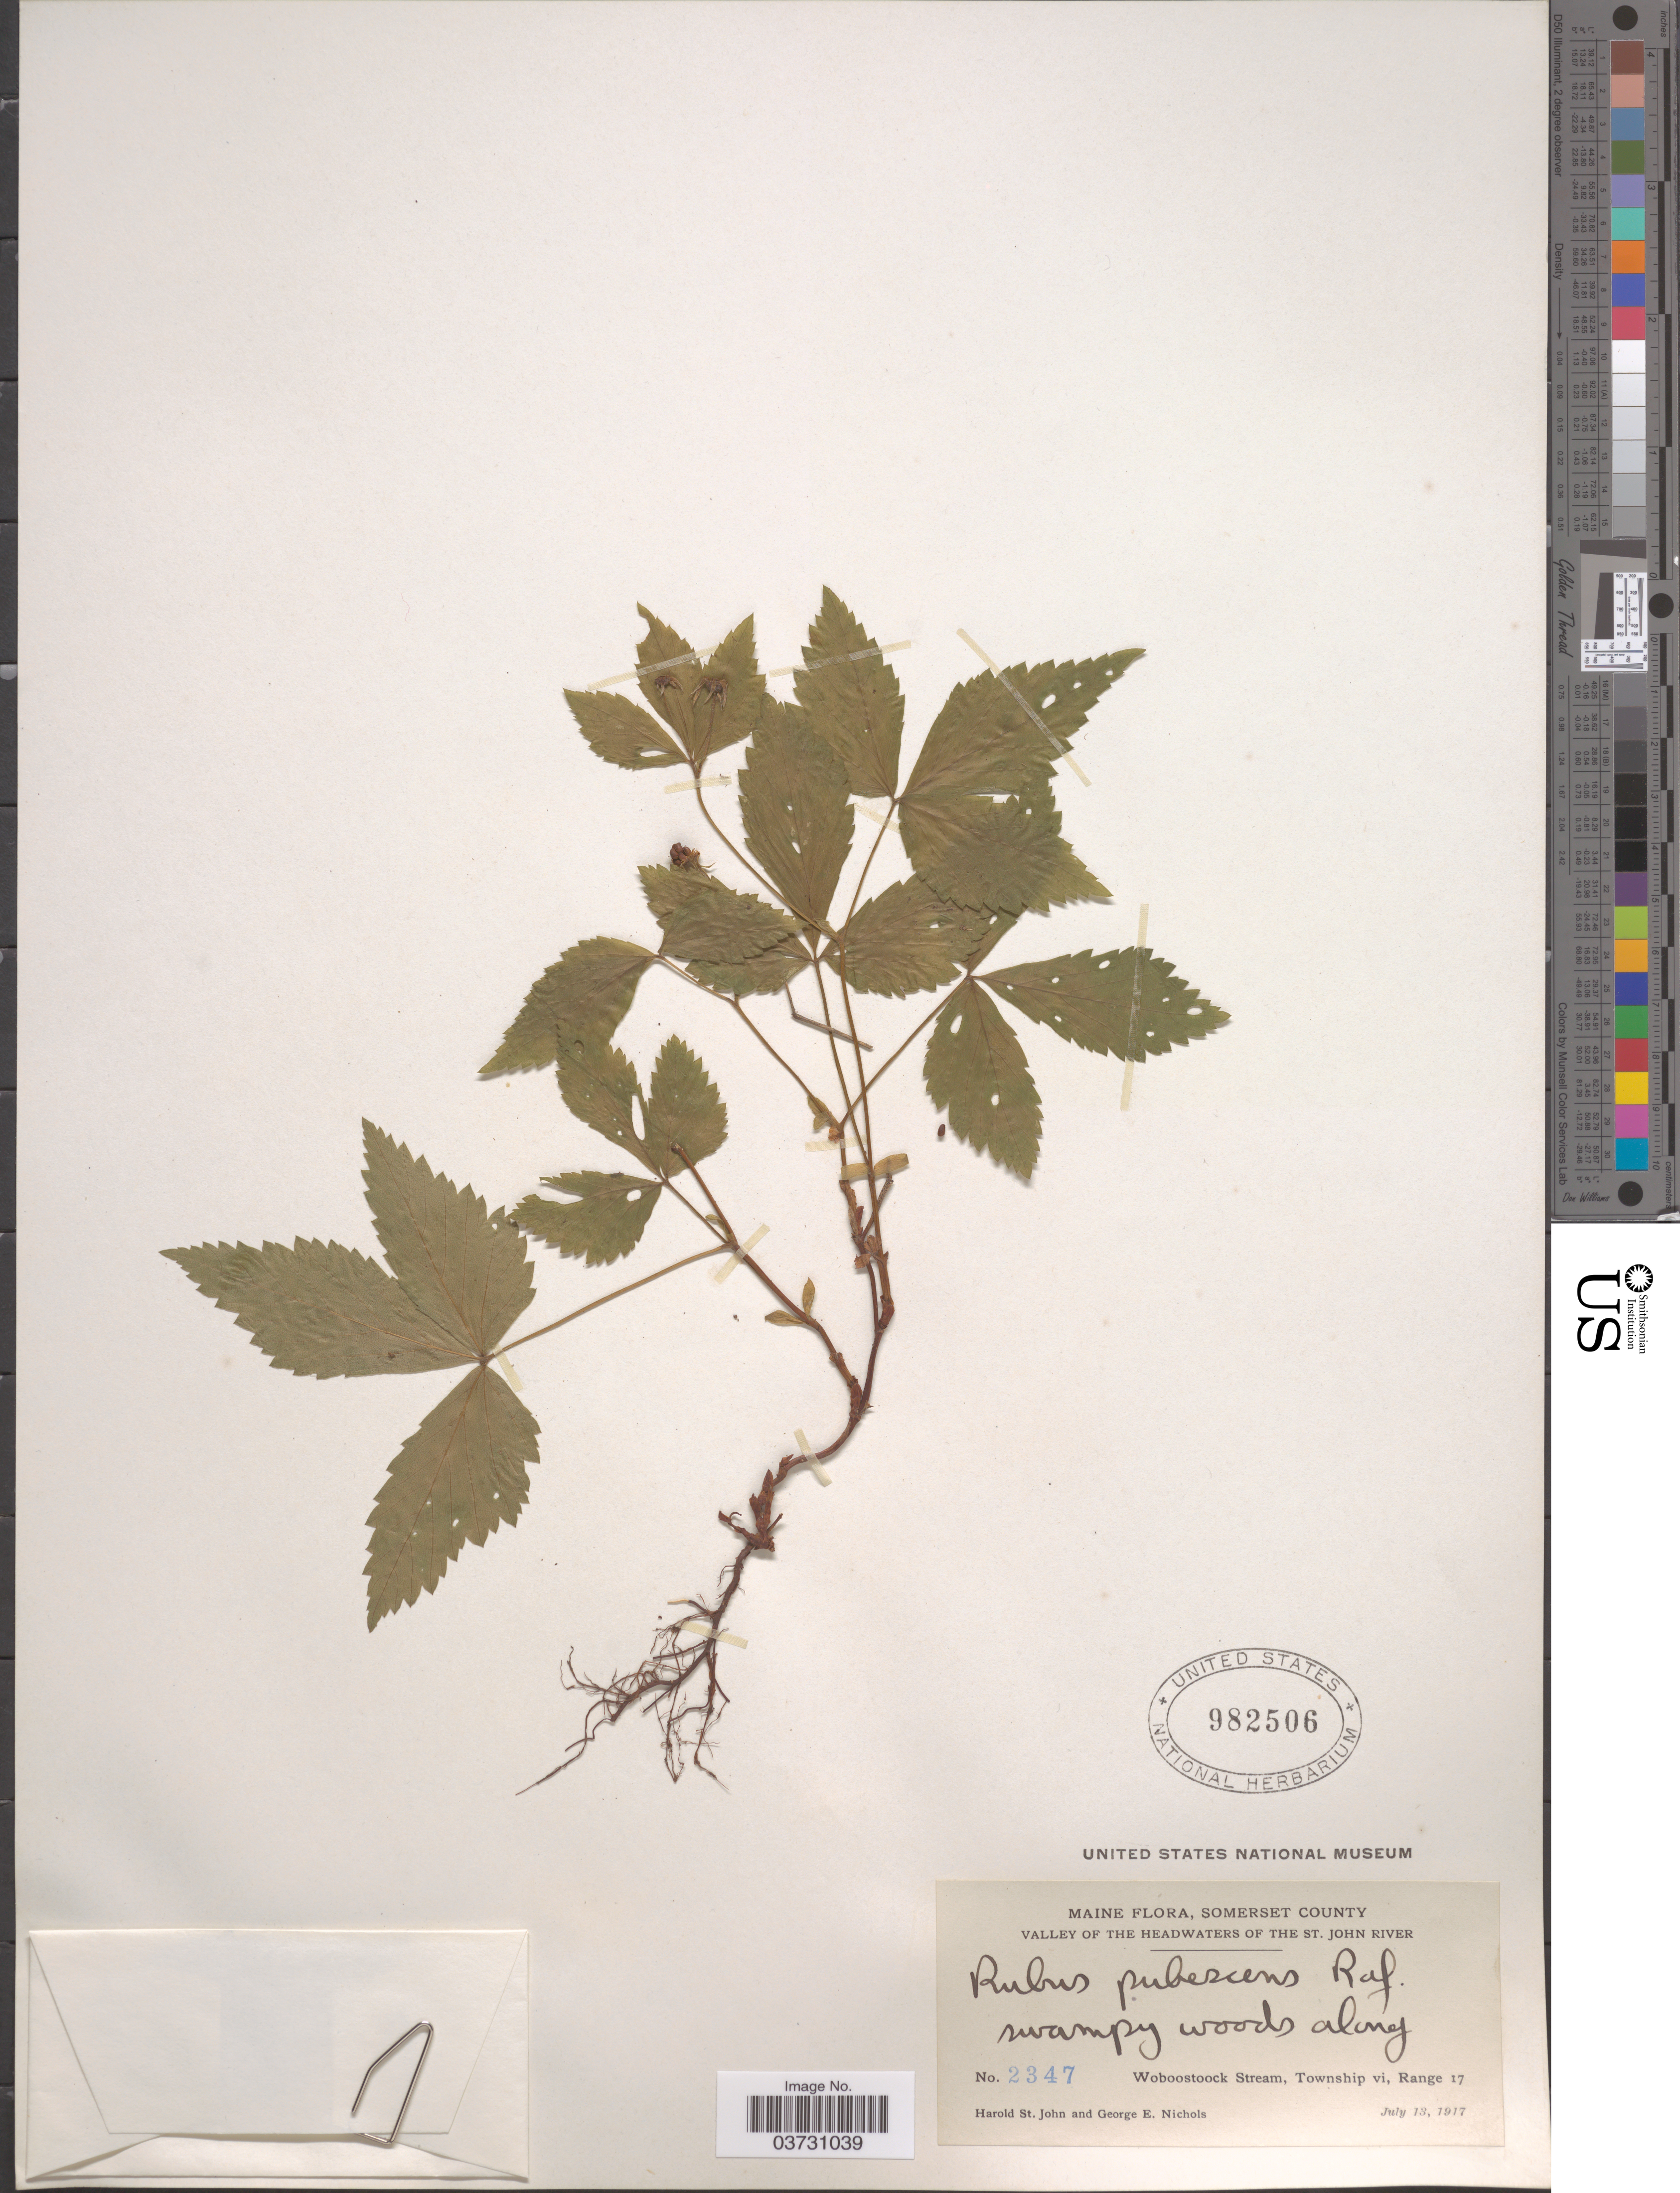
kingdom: Plantae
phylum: Tracheophyta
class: Magnoliopsida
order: Rosales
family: Rosaceae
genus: Rubus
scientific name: Rubus pubescens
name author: Raf.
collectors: H. St. John & G. E. Nichols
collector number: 2347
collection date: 1917-07-13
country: United States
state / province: Maine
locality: Somerset County. Valley of the headwaters of the St. John River. Swampy woods along Woboostoock Stream, Township vi, Range 17.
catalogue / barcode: US 982506